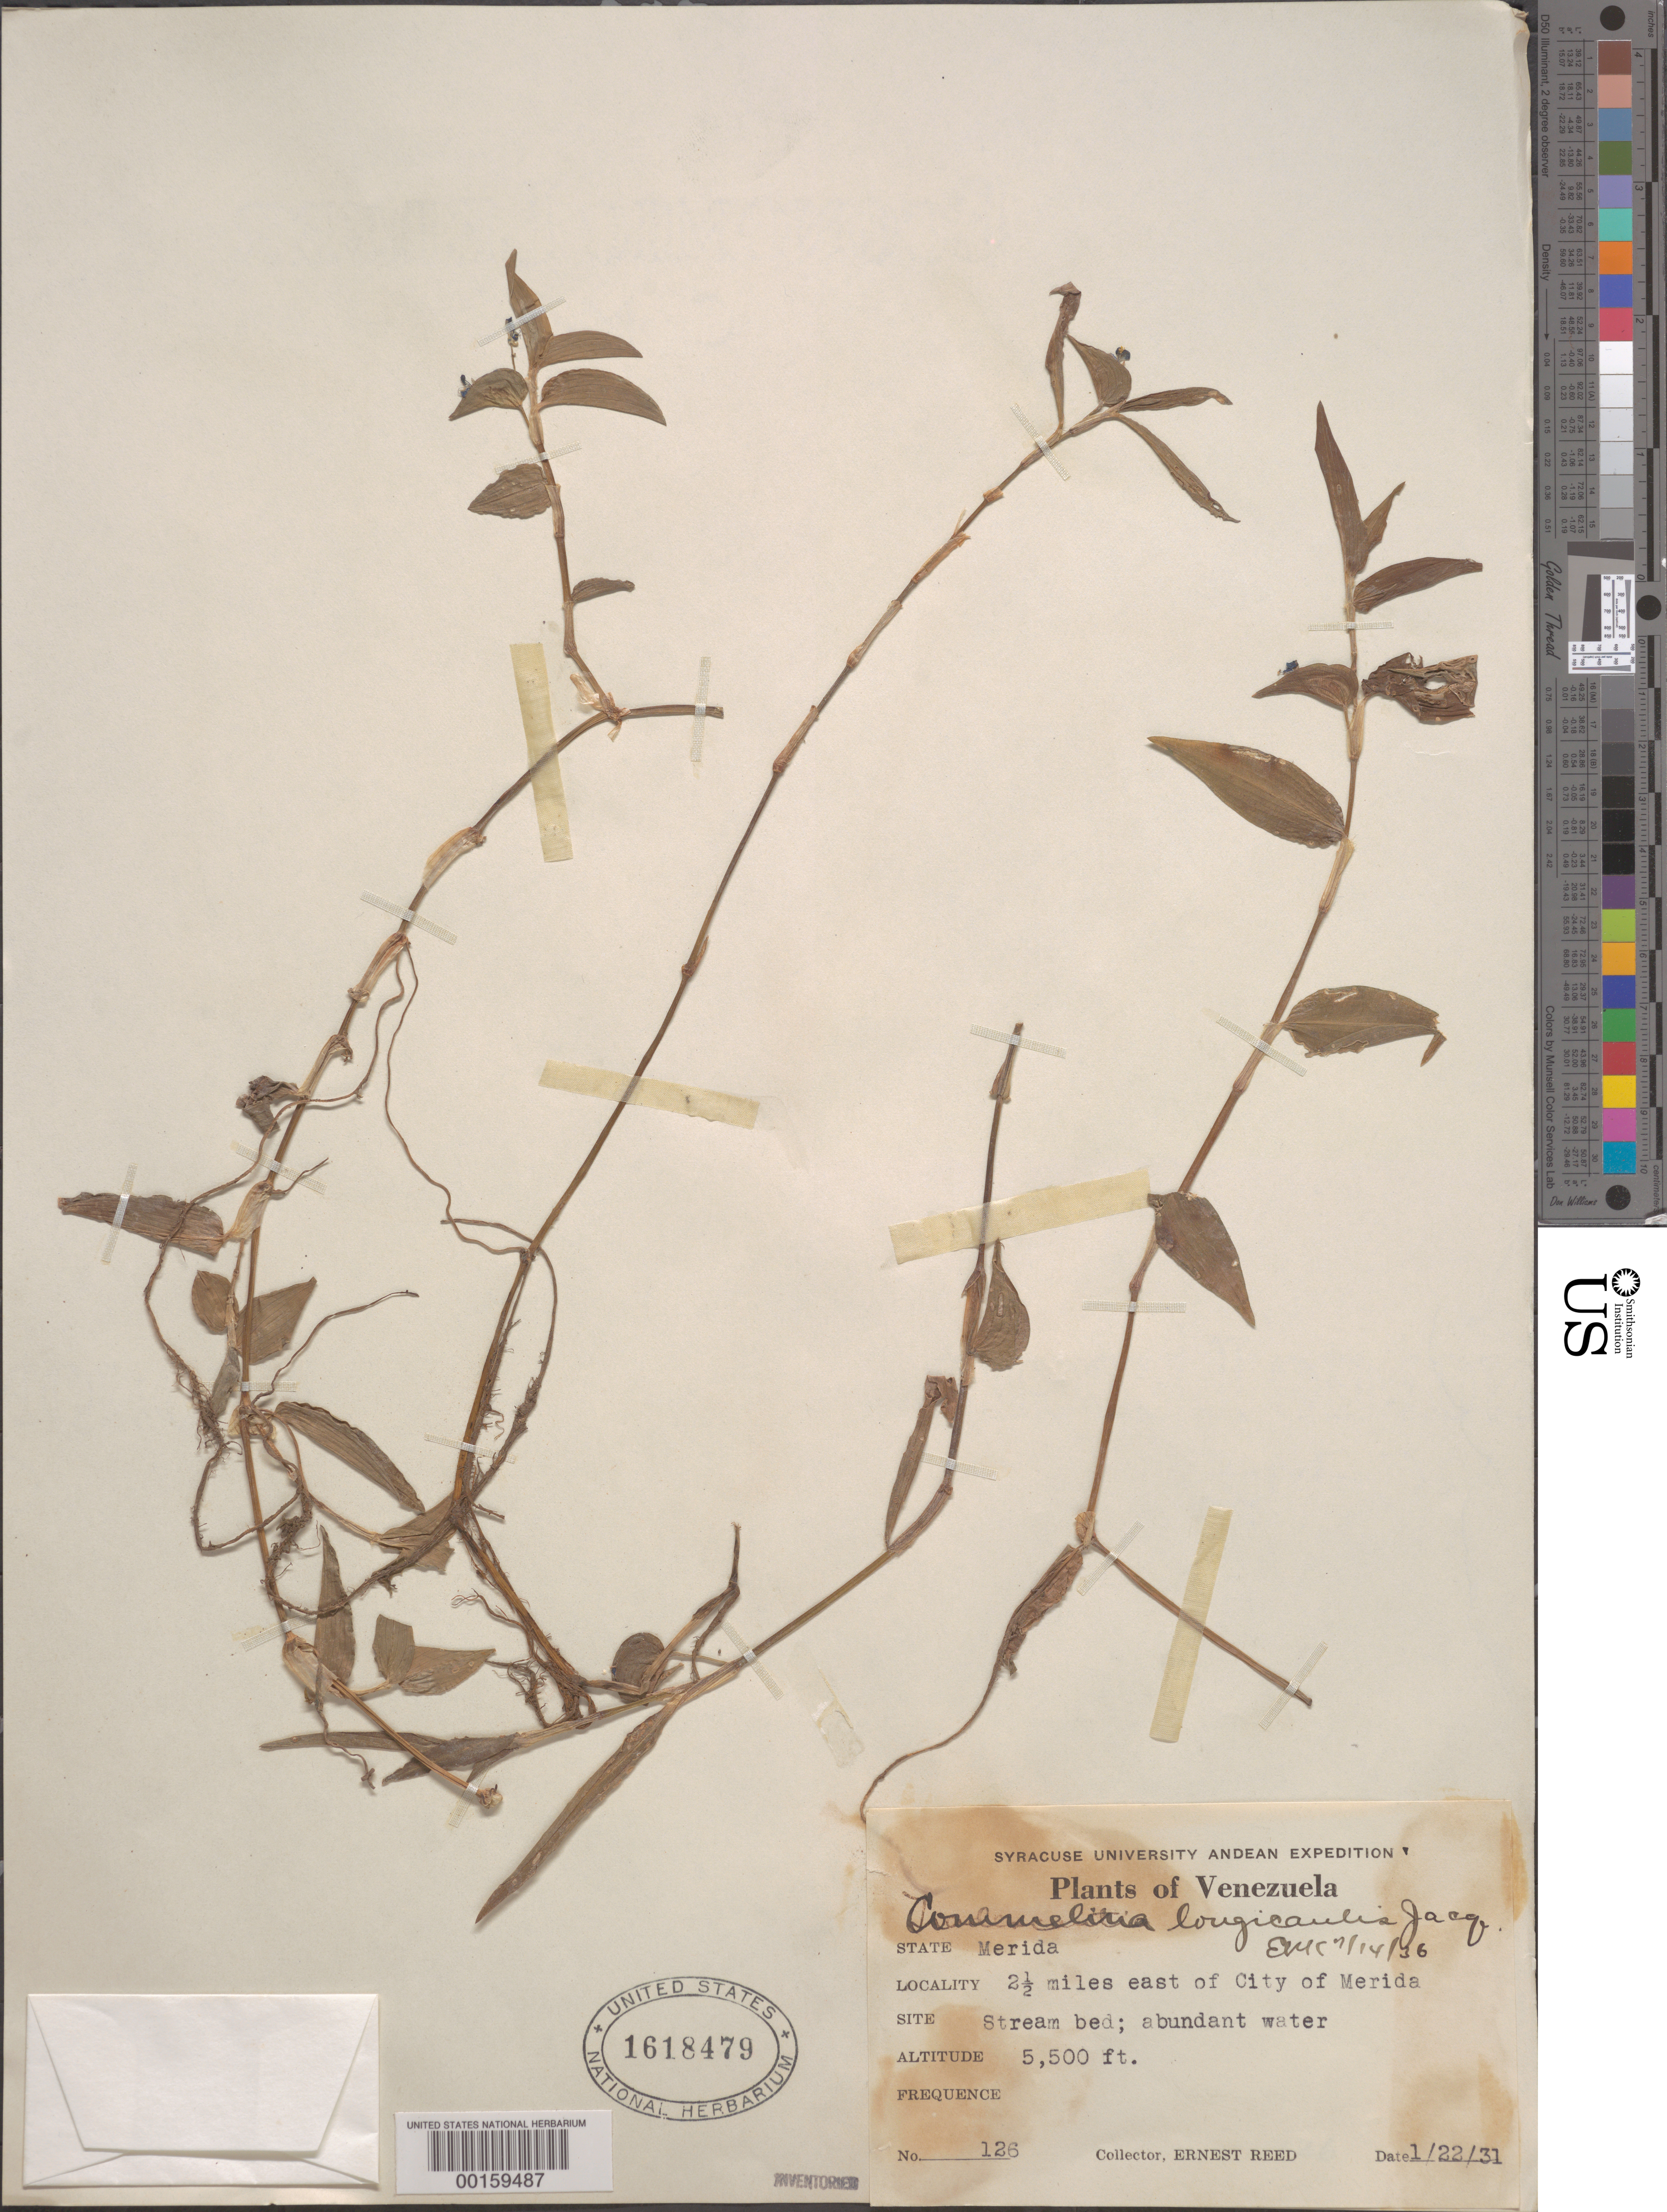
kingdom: Plantae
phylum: Tracheophyta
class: Liliopsida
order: Commelinales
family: Commelinaceae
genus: Commelina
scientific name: Commelina diffusa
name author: Burm. f.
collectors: E. Reed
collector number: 126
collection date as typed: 22 Jan 1931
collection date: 1931-01-22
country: Venezuela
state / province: Mérida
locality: E of city of merida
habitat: Stream bed; wet soil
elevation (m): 1678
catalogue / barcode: US 1618479